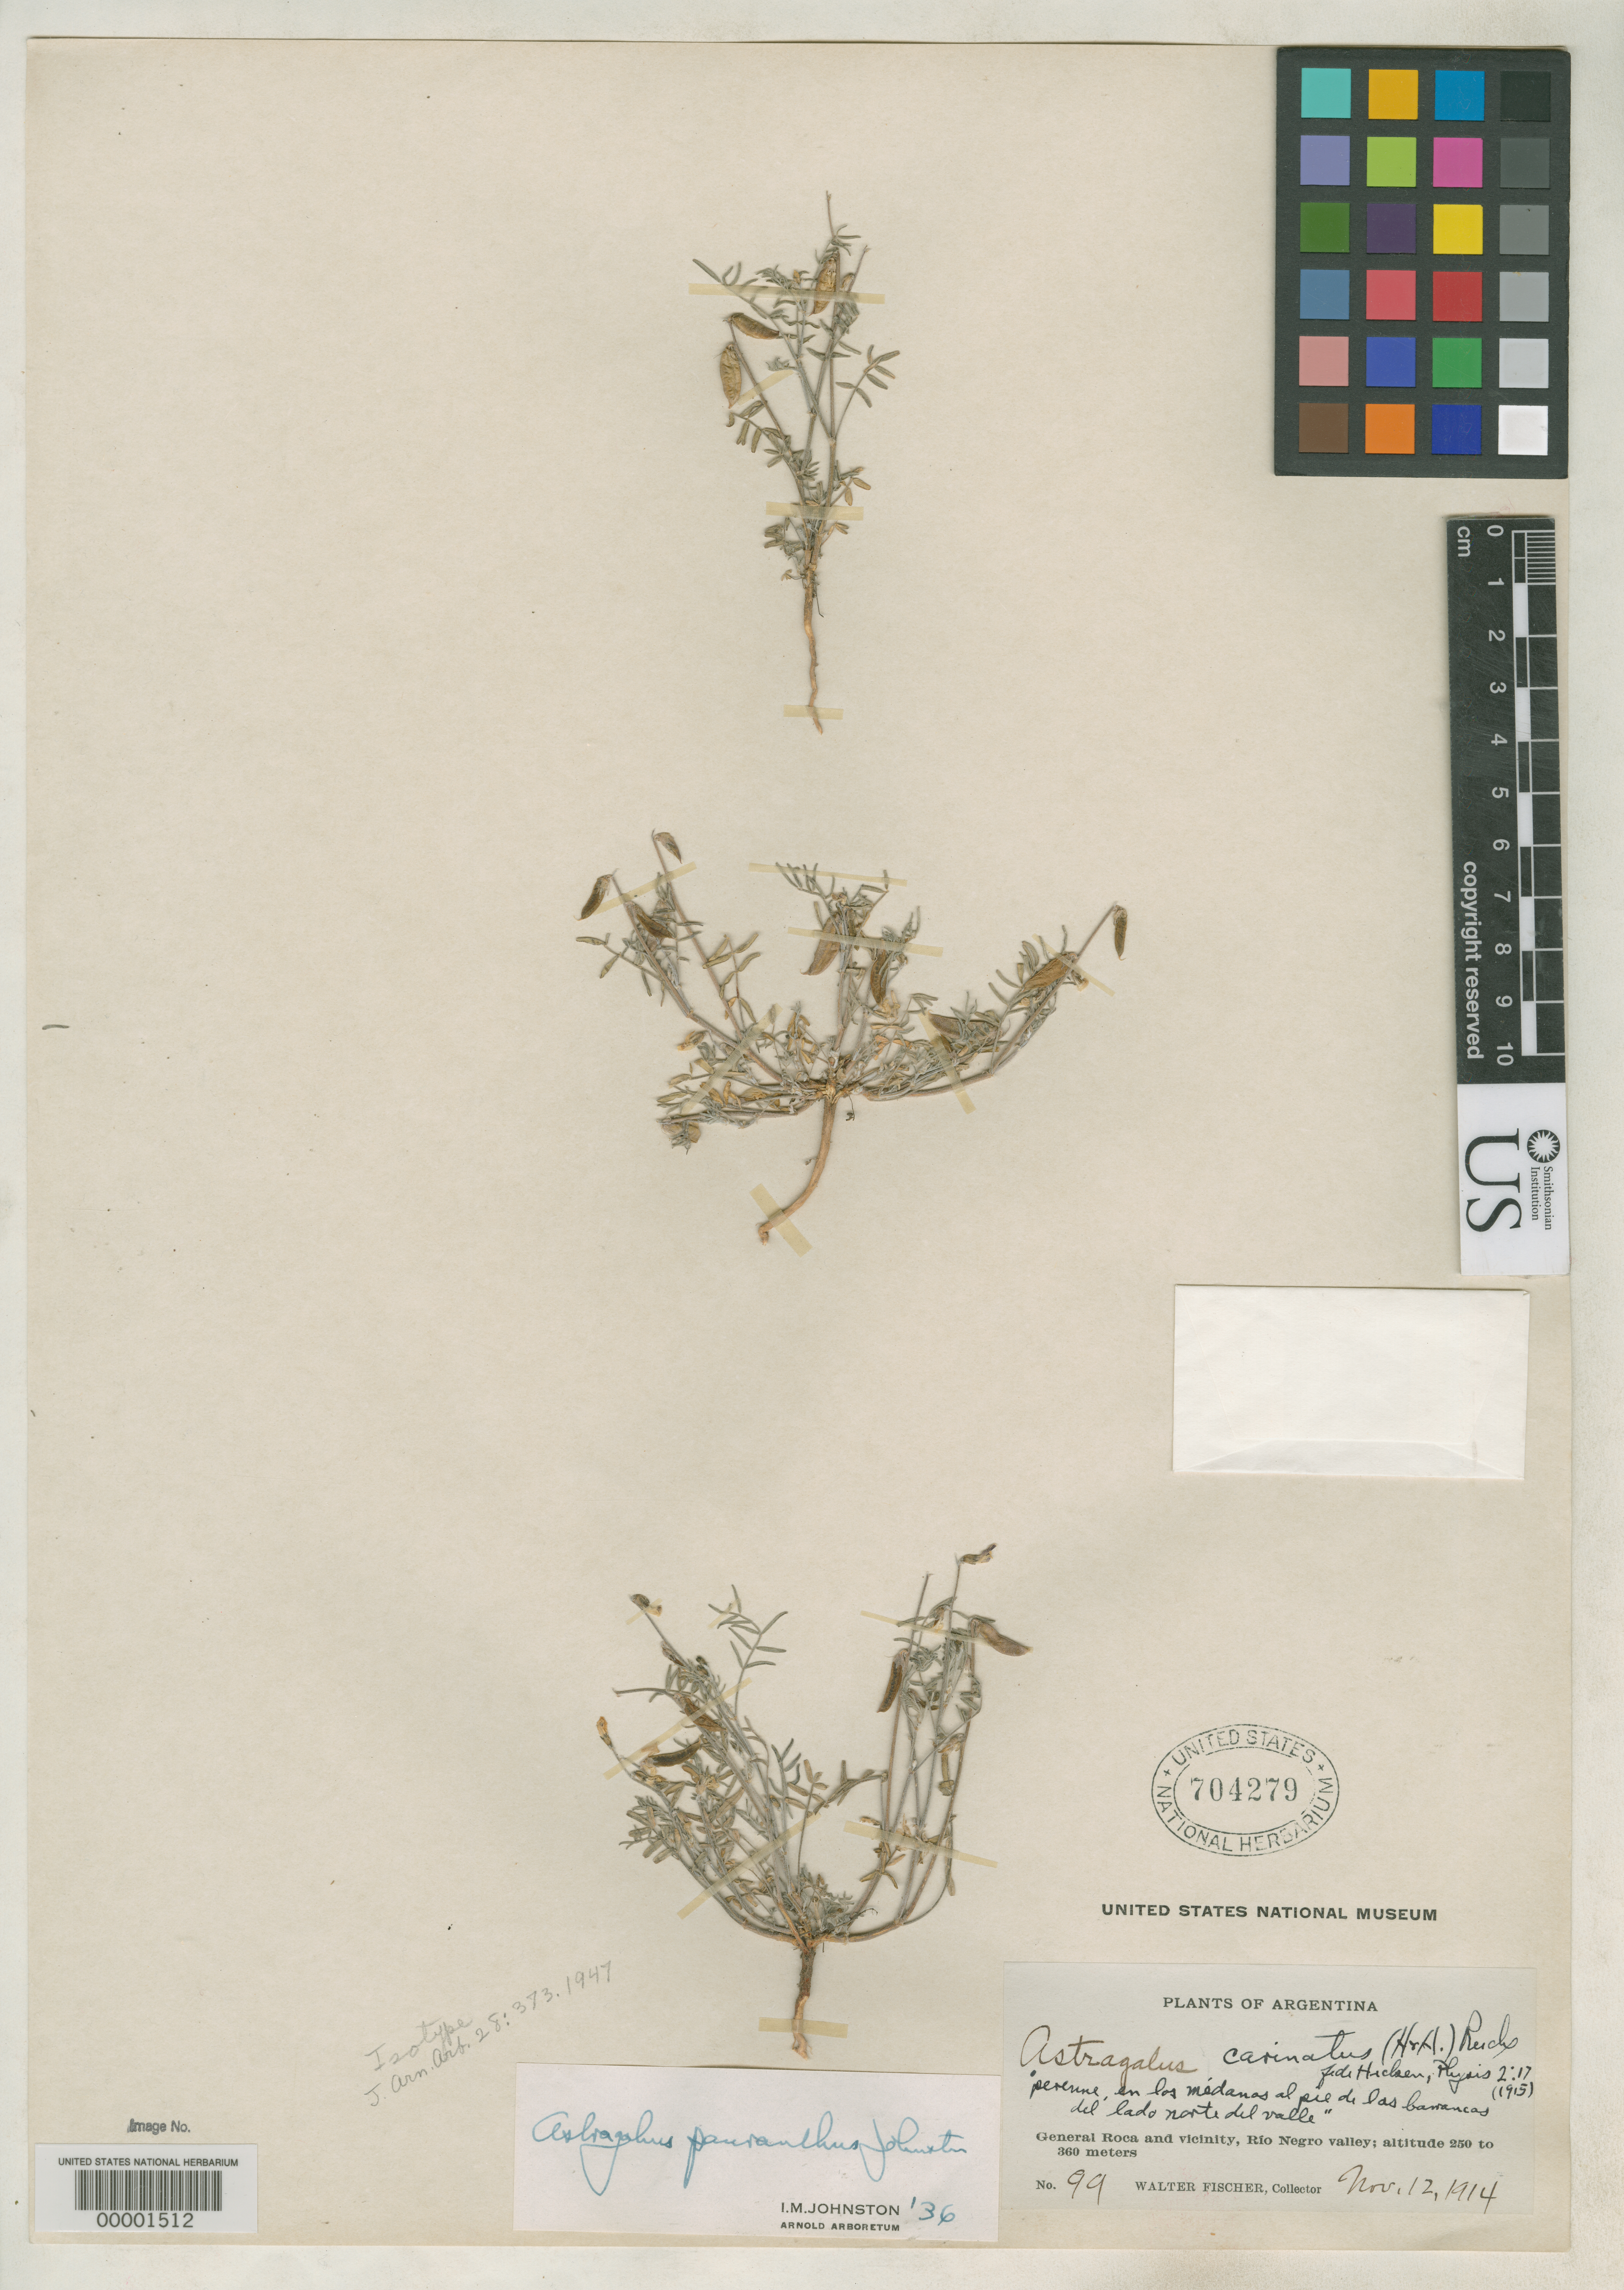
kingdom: Plantae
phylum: Tracheophyta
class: Magnoliopsida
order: Fabales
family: Fabaceae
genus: Astragalus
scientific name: Astragalus pauranthus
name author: I.M. Johnst.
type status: Syntype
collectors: W. Fischer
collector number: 99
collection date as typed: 14 Nov 1914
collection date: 1914-11-14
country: Argentina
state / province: Río Negro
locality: General Roca & vicinity, Rio Negro Valley.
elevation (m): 250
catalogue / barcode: US 704279